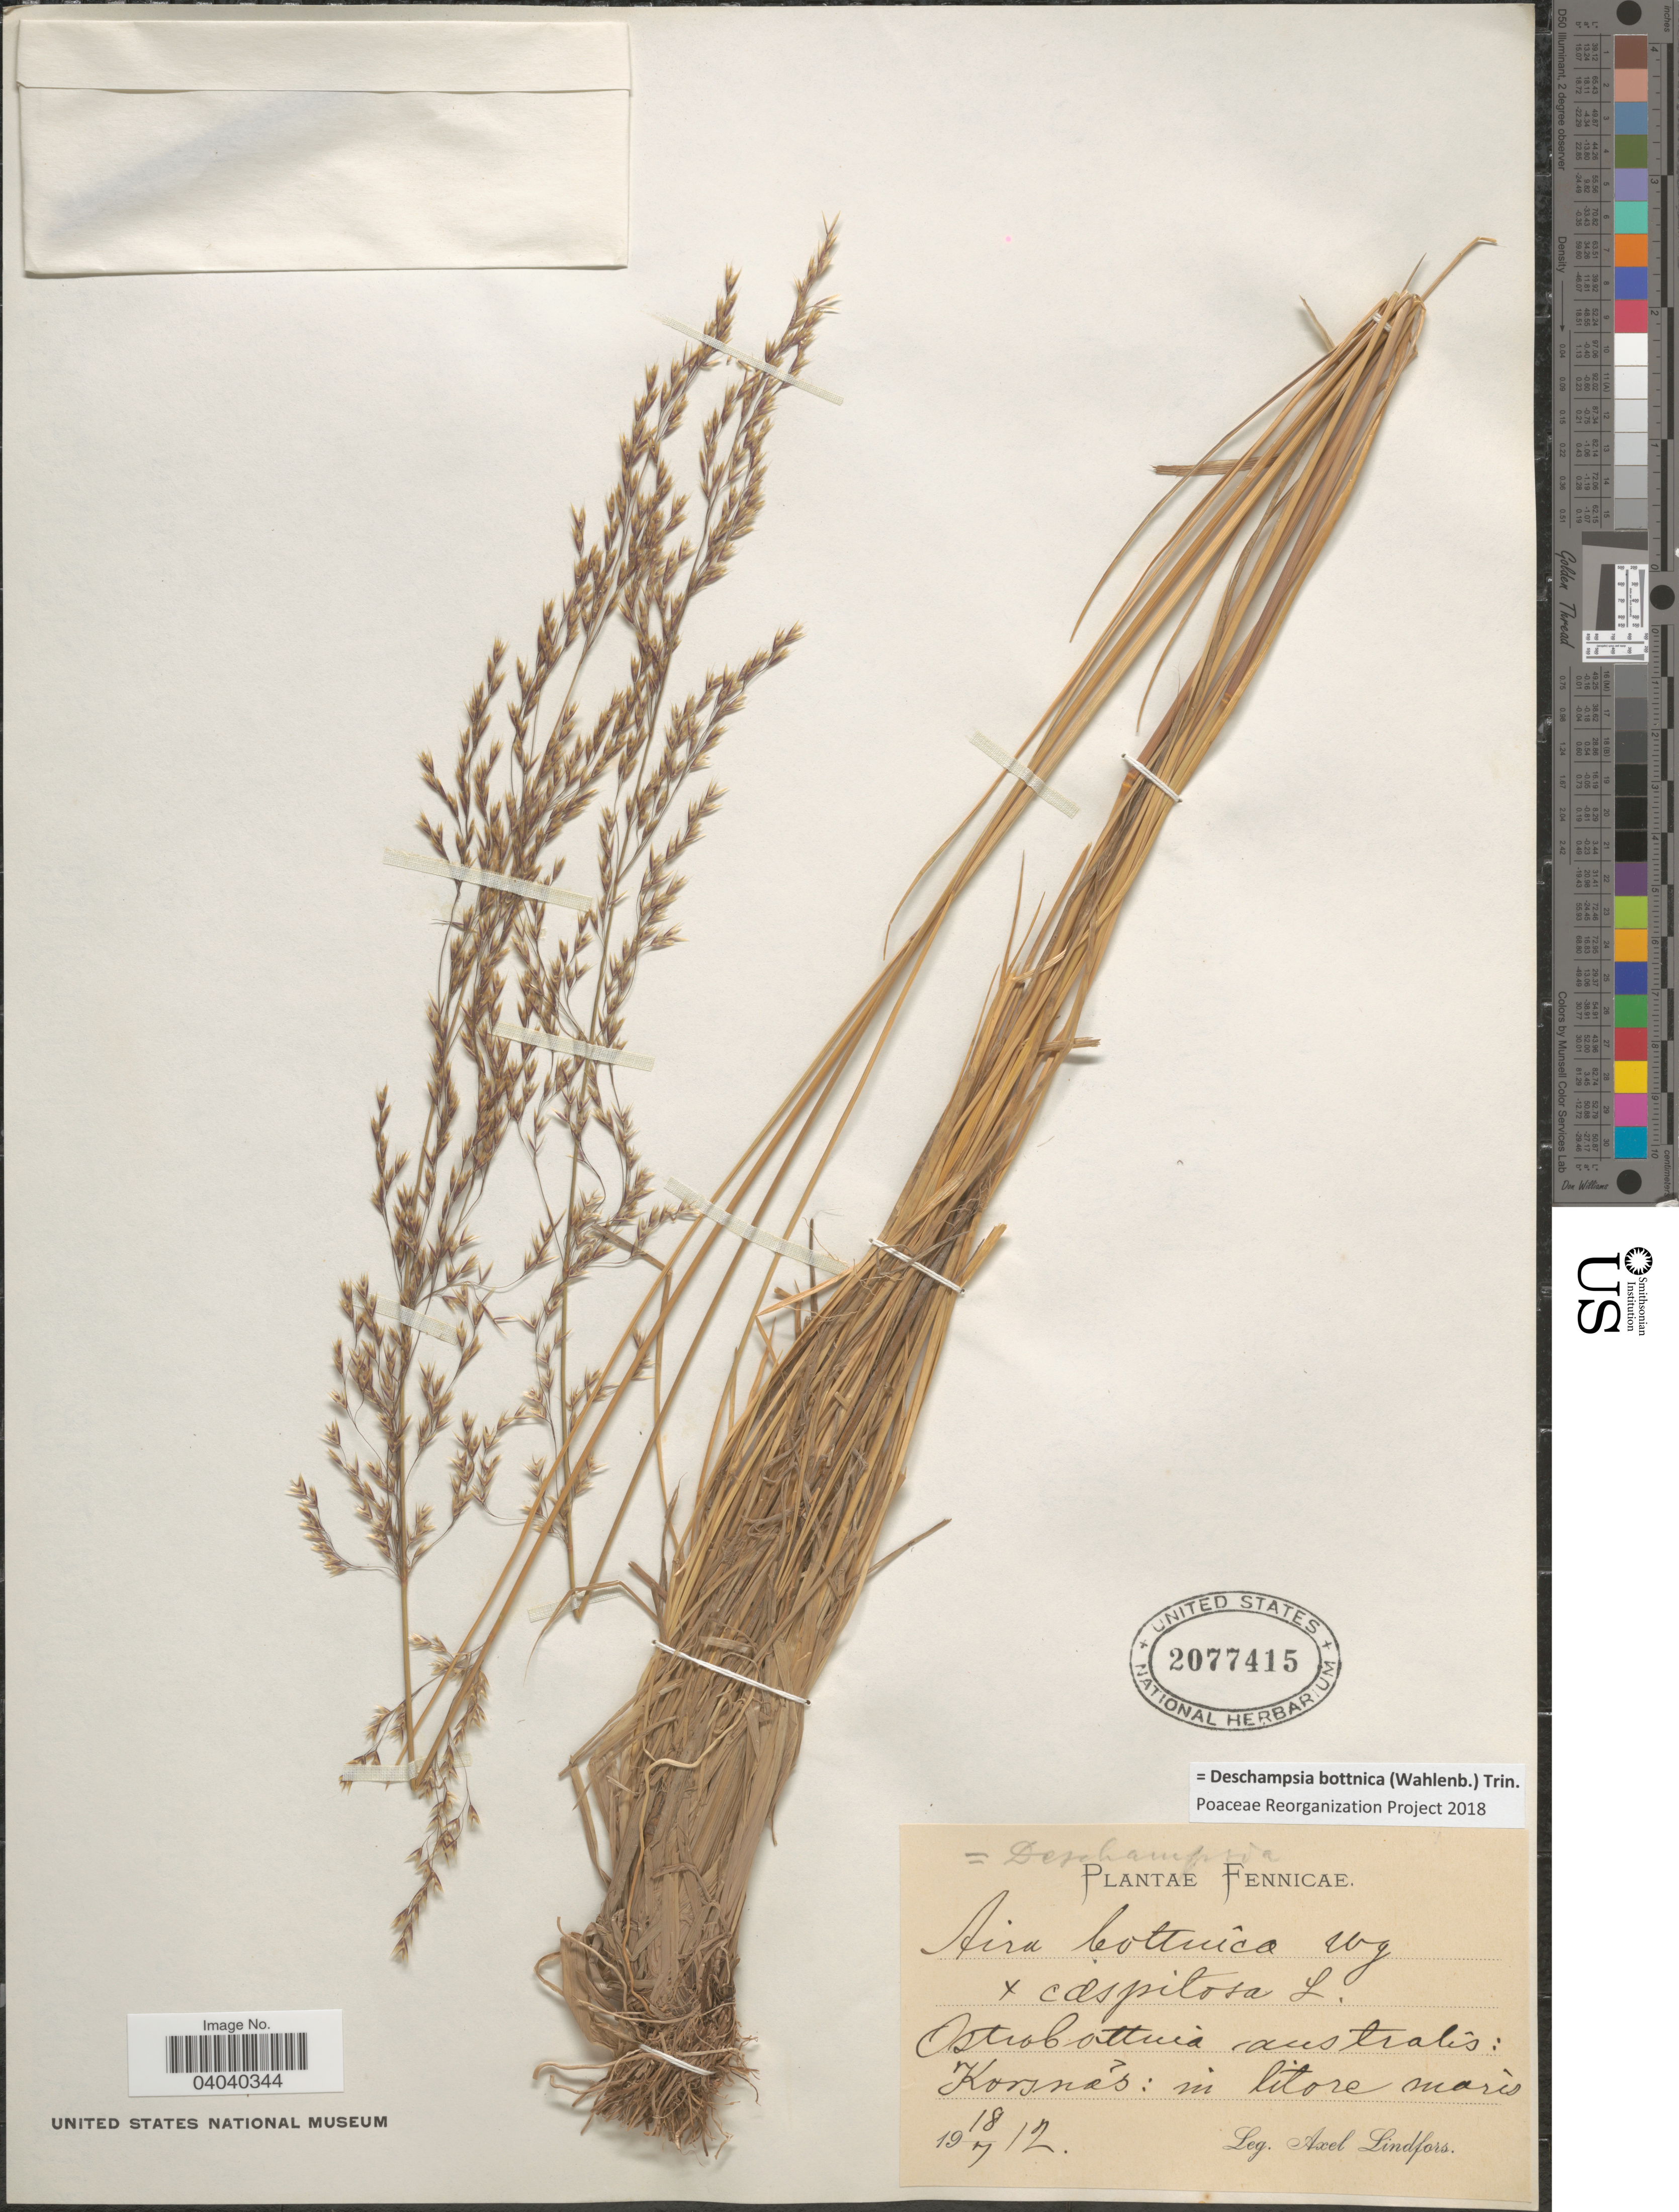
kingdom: Plantae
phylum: Tracheophyta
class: Liliopsida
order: Poales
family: Poaceae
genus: Deschampsia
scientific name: Deschampsia bottnica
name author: (Wahlenb.) Trin.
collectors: A. Lindfors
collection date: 1912-07-18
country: Finland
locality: Fennicae. Ostrobottnia australis: Korsnás: in litore maris.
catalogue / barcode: US 2077415